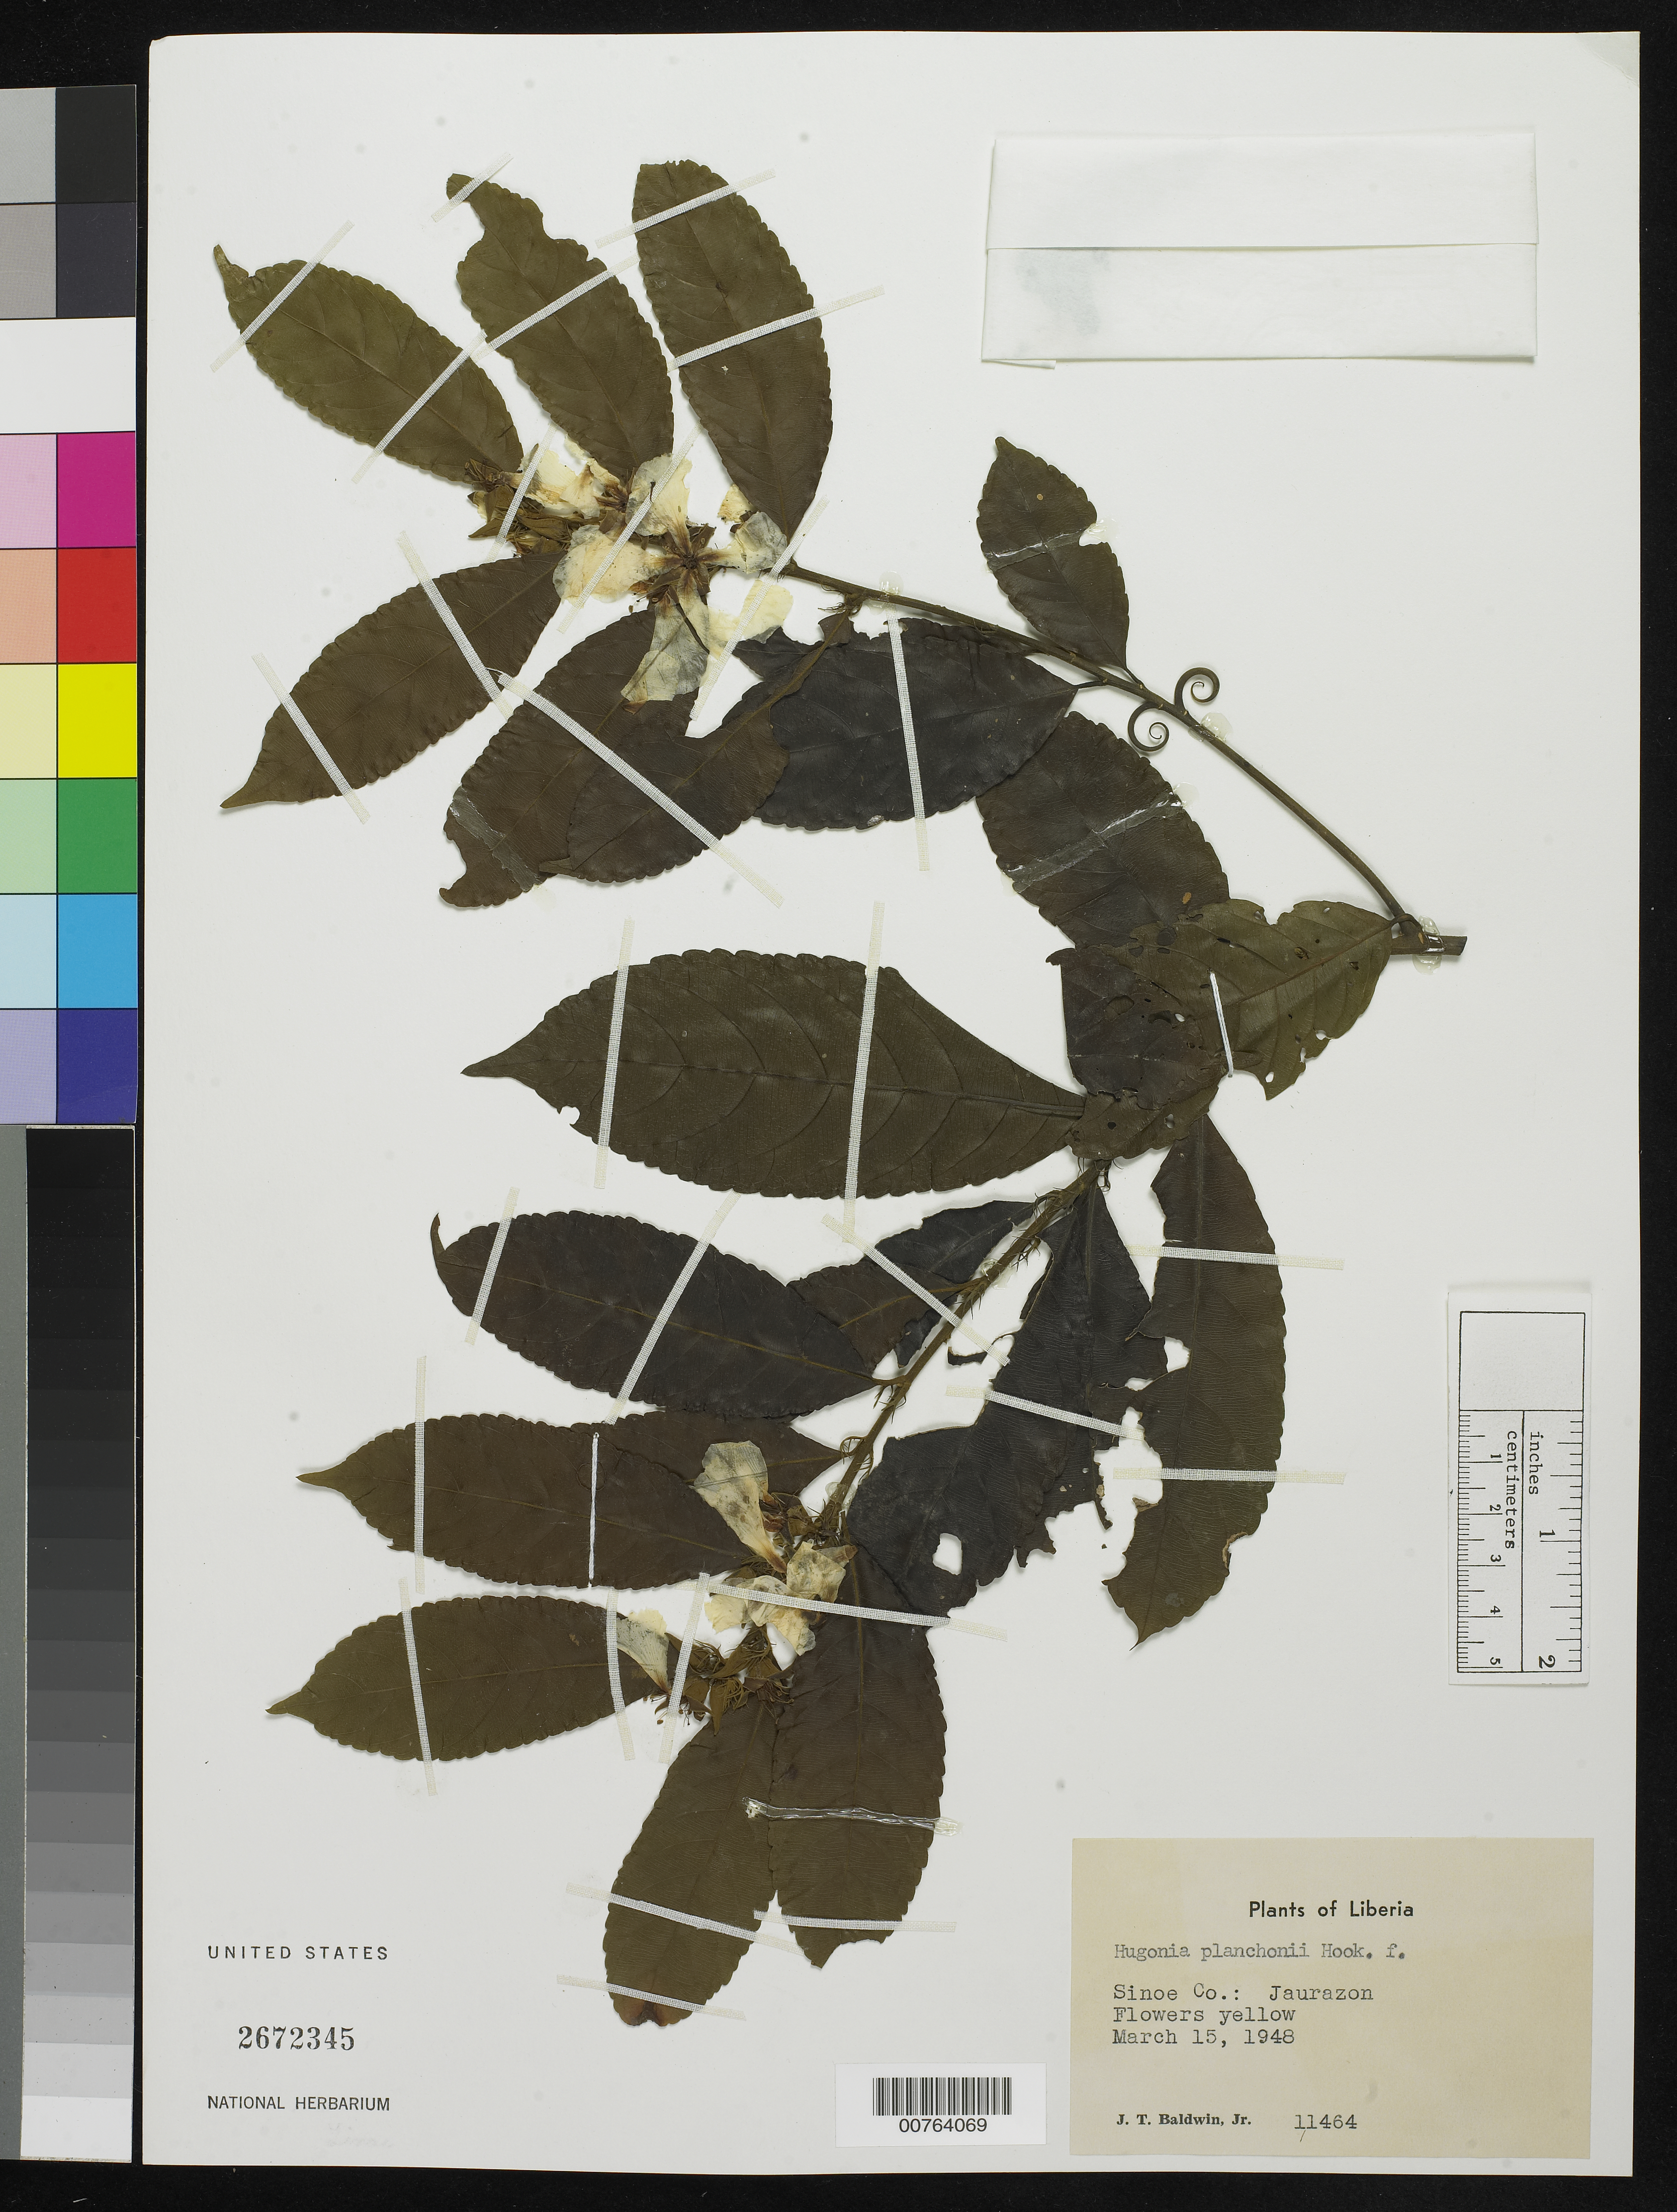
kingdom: Plantae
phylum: Tracheophyta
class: Magnoliopsida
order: Malpighiales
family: Linaceae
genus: Hugonia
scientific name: Hugonia planchonii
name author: Hook. f.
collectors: J. T. Baldwin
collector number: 11464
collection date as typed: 15 Mar 1946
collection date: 1946-03-15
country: Liberia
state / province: Sinoe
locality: Jaurazon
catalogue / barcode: US 2672345